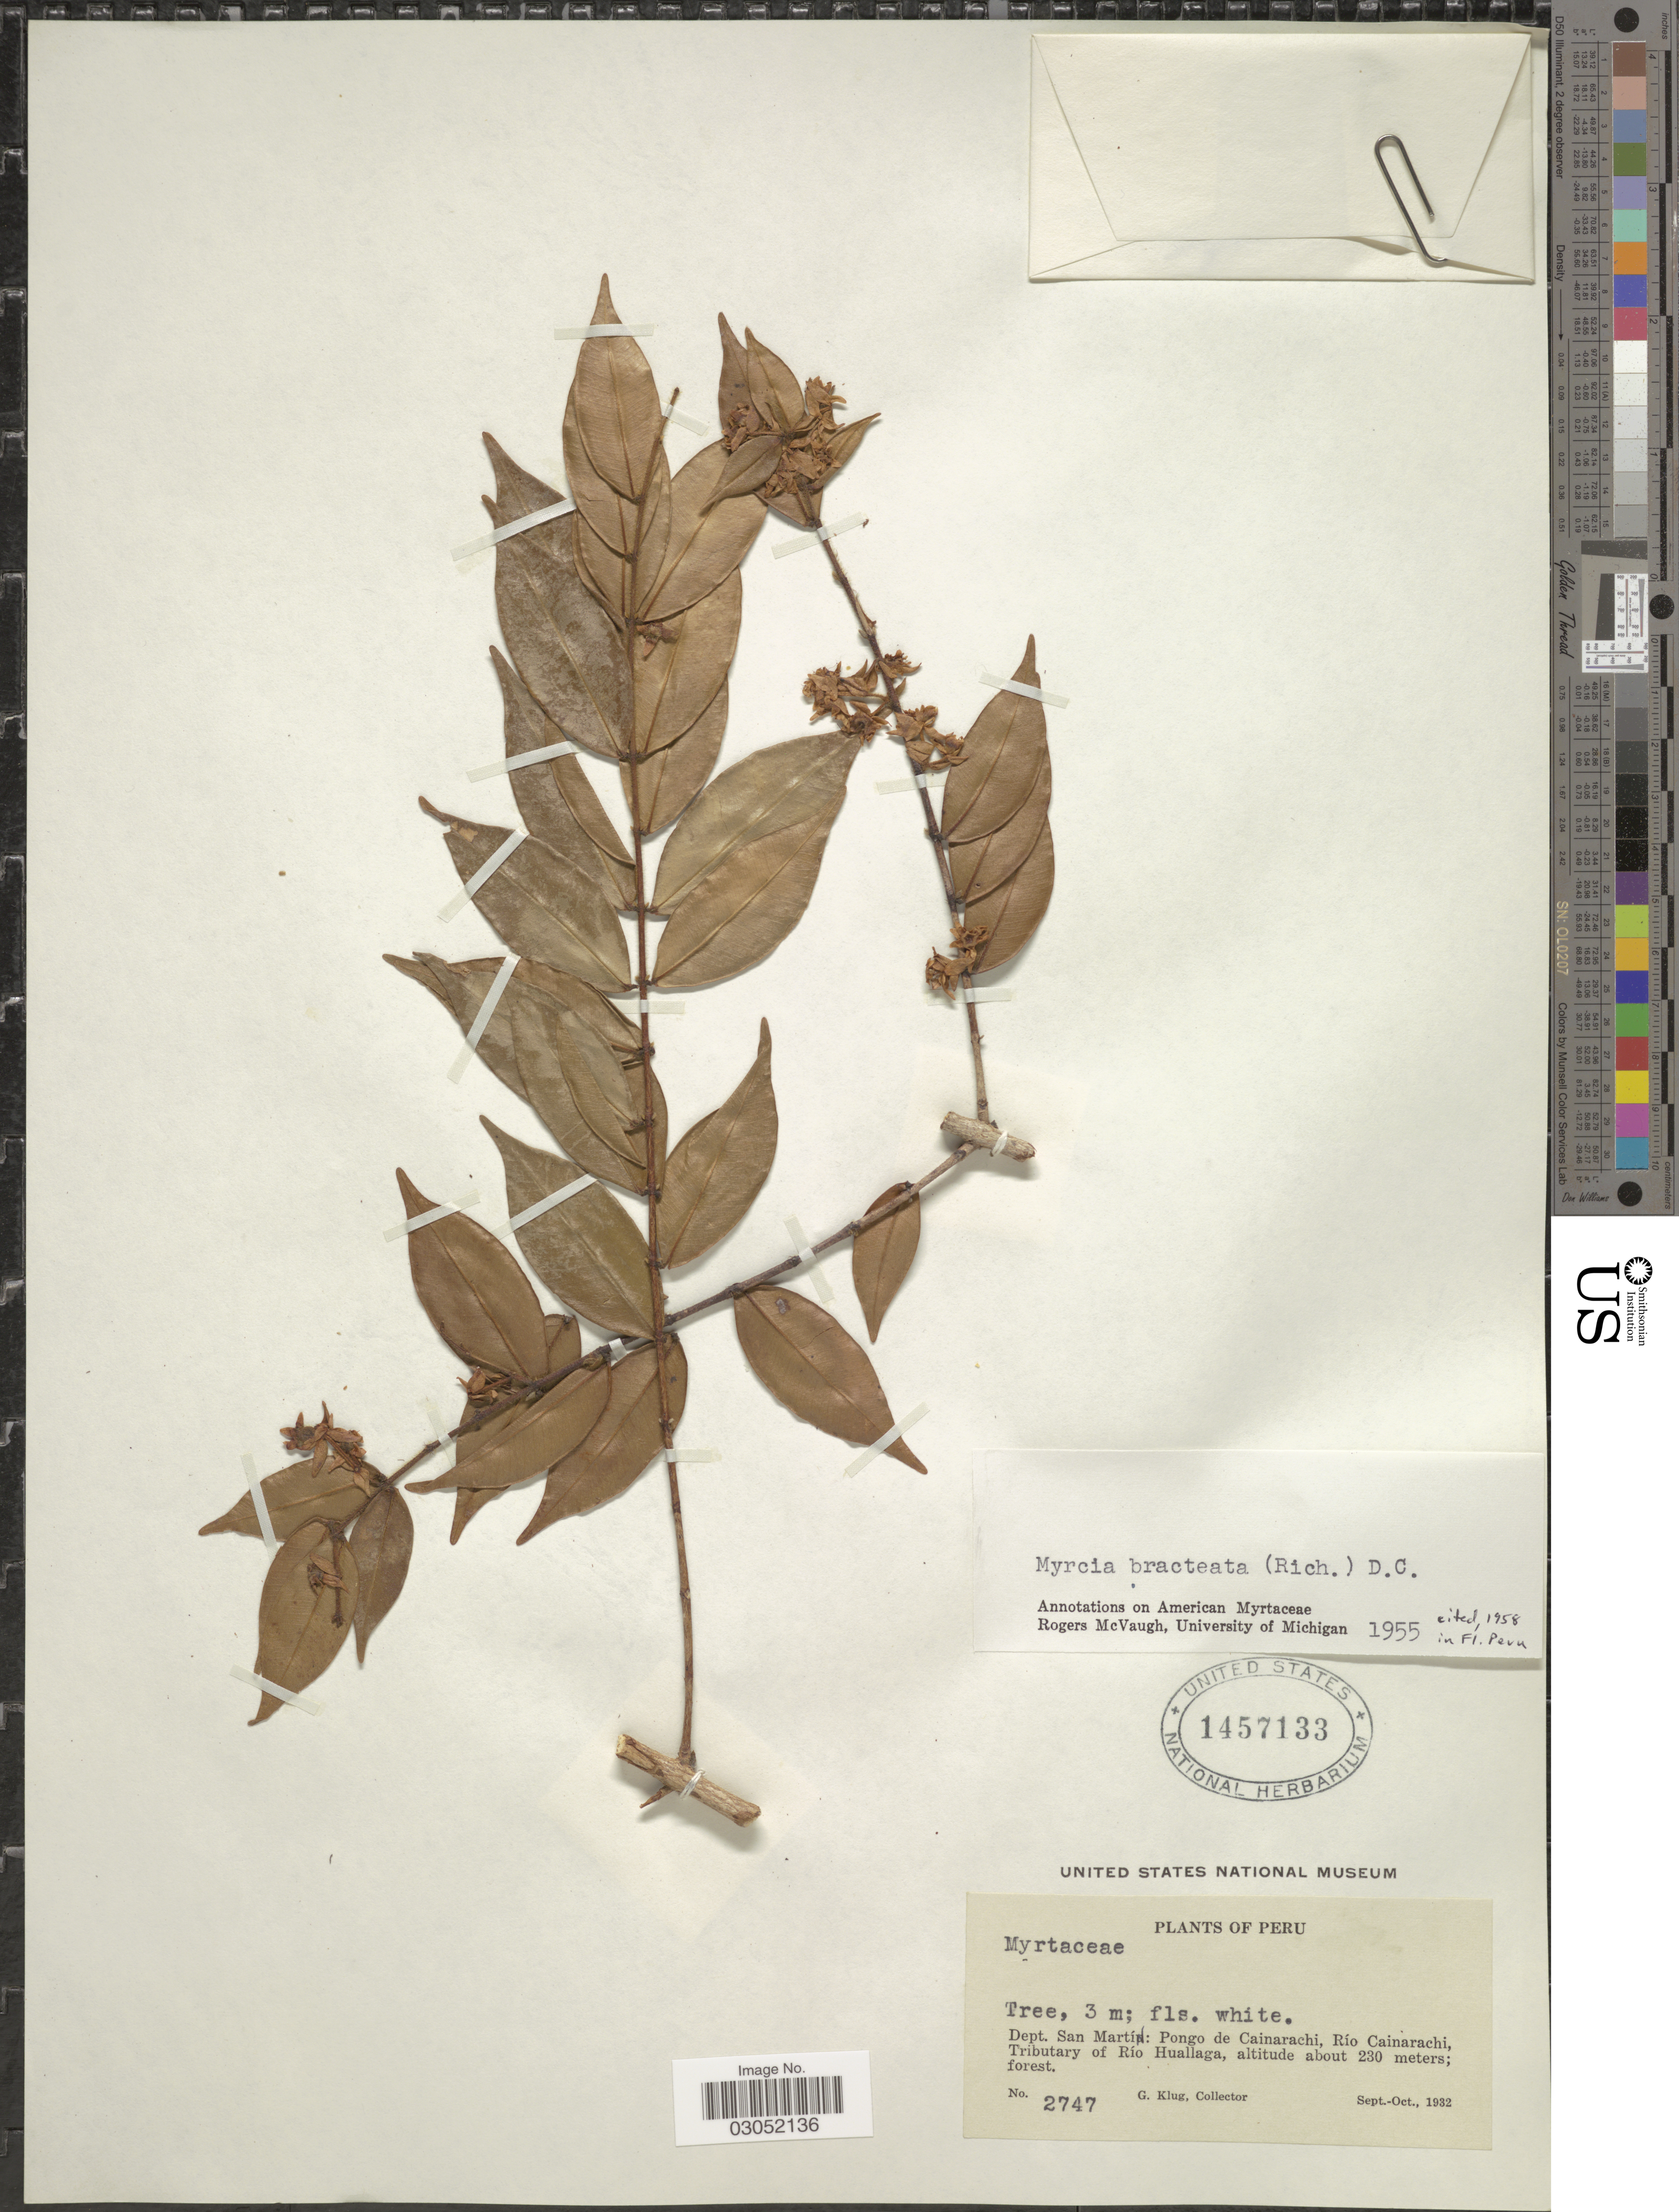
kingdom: Plantae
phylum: Tracheophyta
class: Magnoliopsida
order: Myrtales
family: Myrtaceae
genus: Myrcia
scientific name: Myrcia bracteata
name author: (Rich.) DC.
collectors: G. Klug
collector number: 2747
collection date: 1932-09/1932-10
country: Peru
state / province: San Martín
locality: Dept. San Martín: Pongo de Cainarachi, Río Cainarachi, Tributary of Río Huallaga.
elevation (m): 230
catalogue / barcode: US 1457133